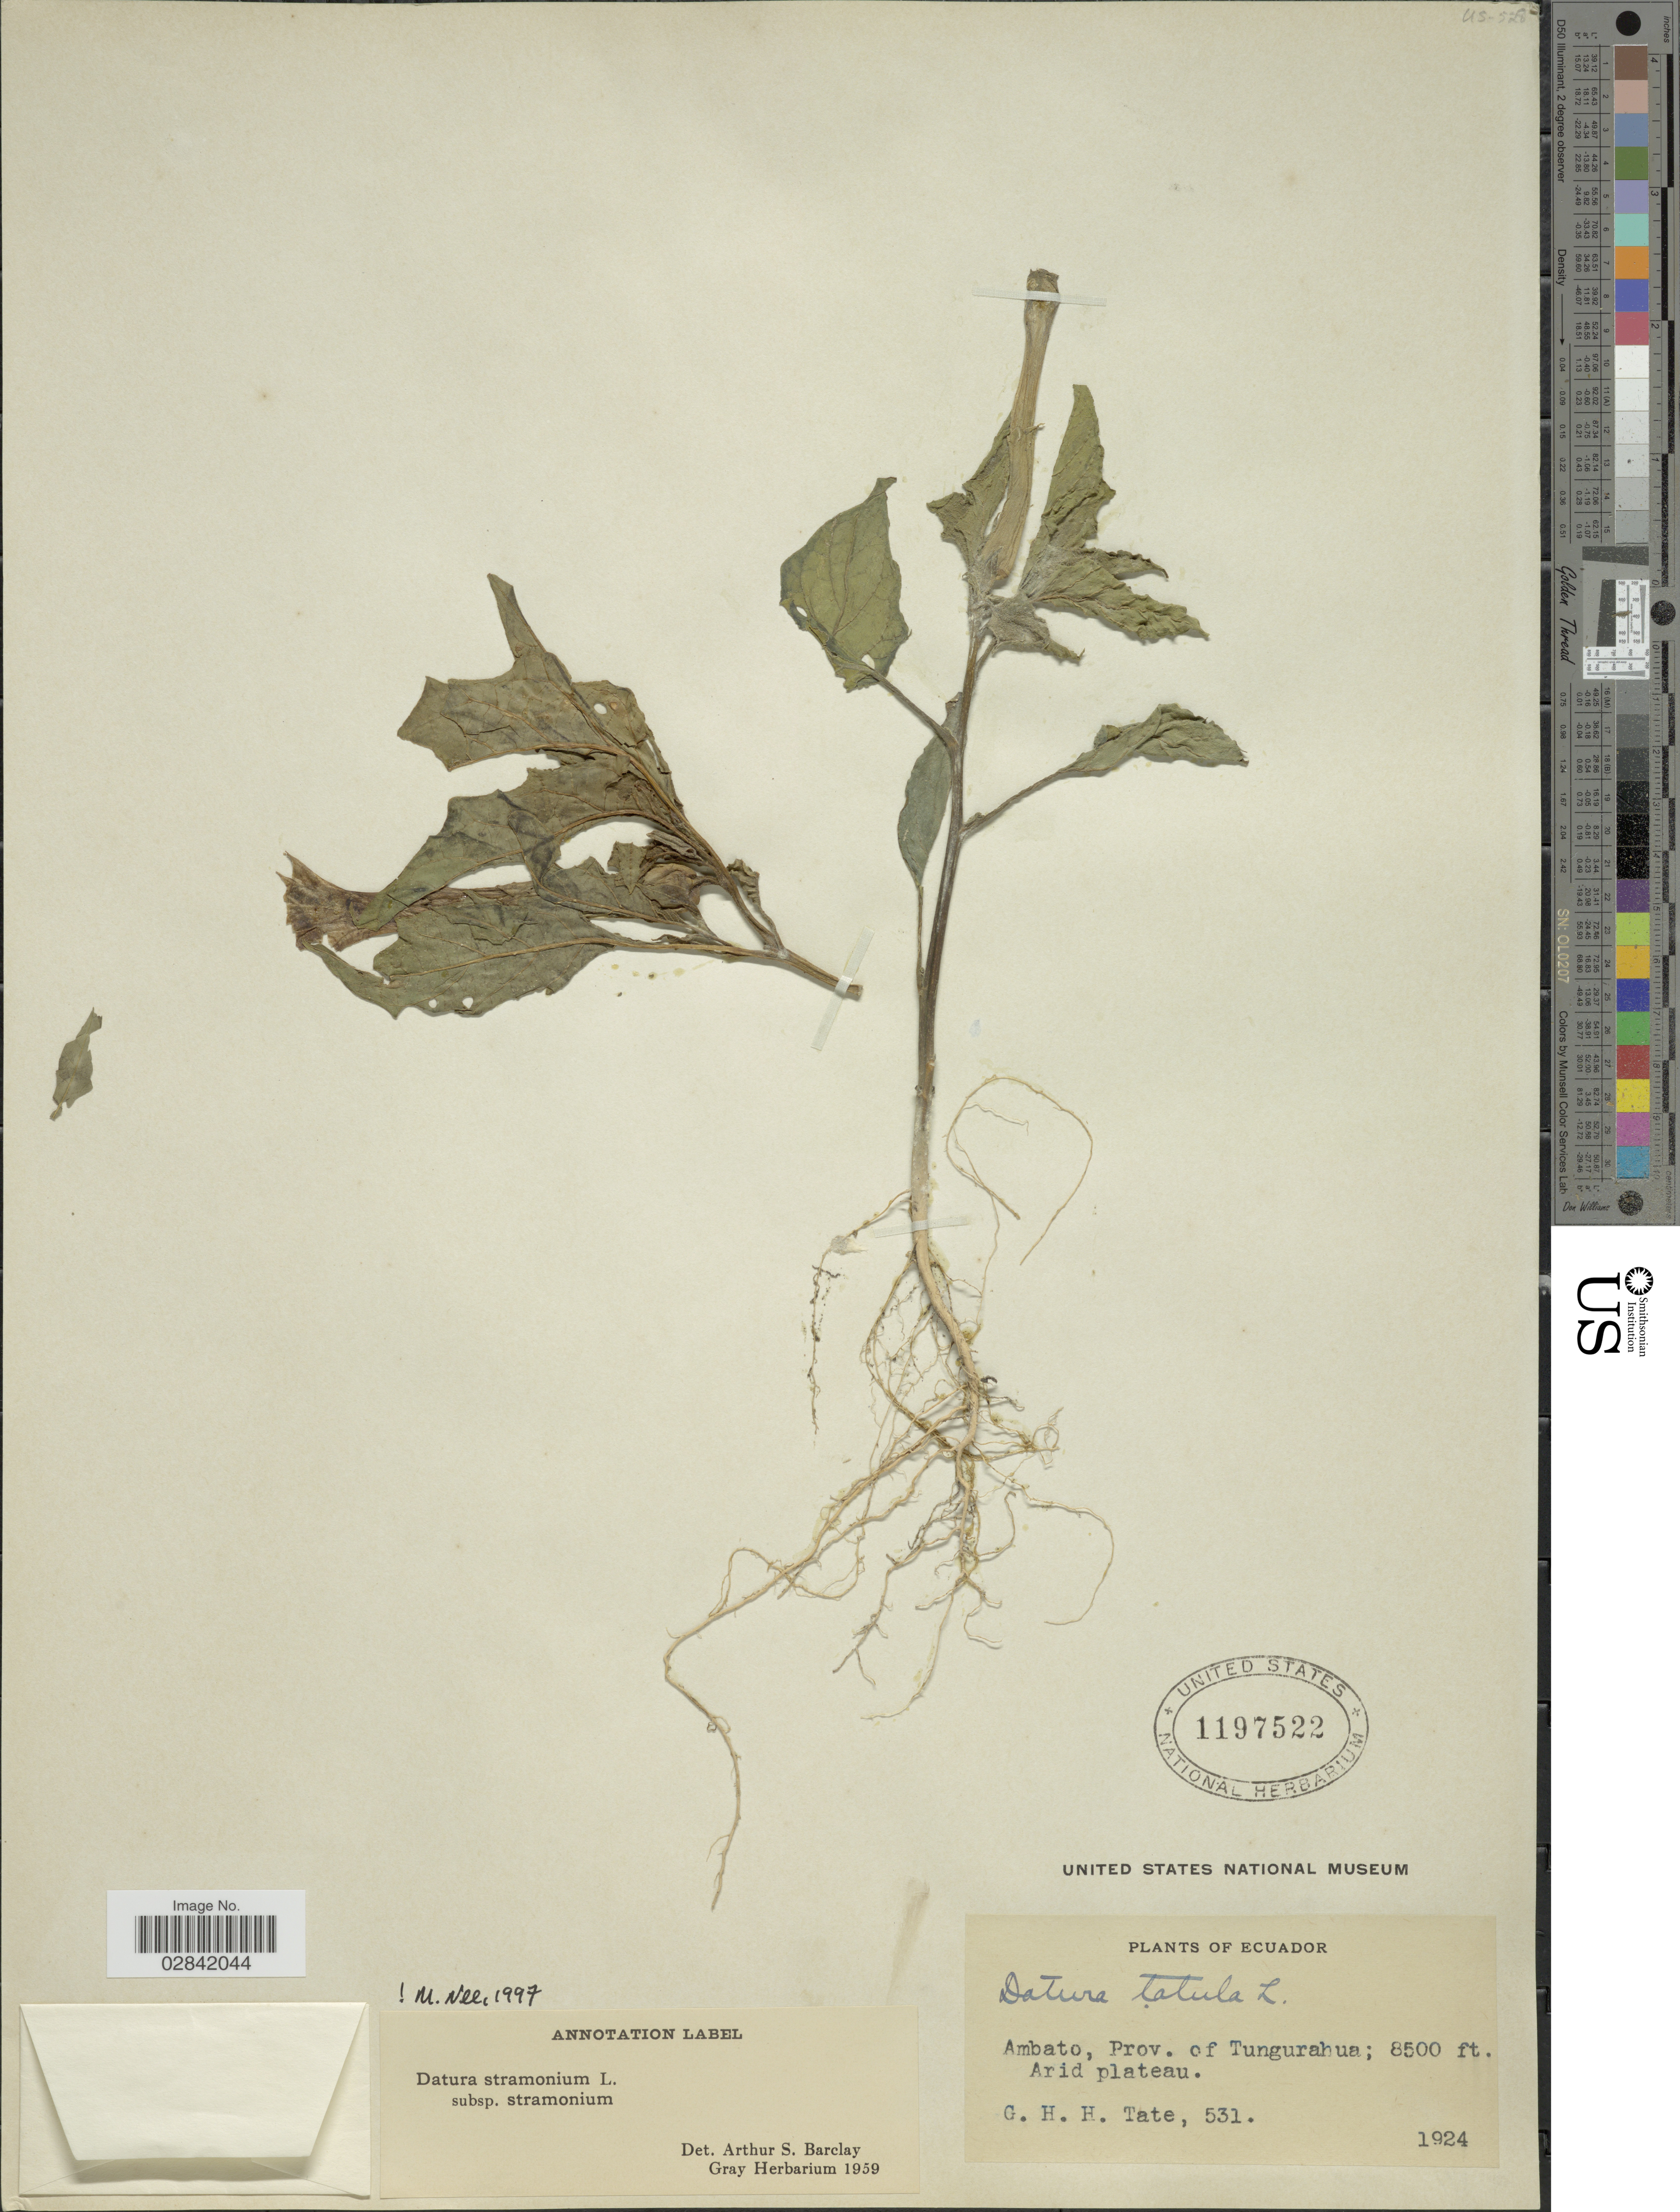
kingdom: Plantae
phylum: Tracheophyta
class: Magnoliopsida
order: Solanales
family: Solanaceae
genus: Datura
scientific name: Datura stramonium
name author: L.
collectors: G. H. H.Tate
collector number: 531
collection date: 1924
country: Ecuador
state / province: Tungurahua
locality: Ambato, Prov. of Tungurahua, Arid plateau.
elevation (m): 2591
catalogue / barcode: US 1197522